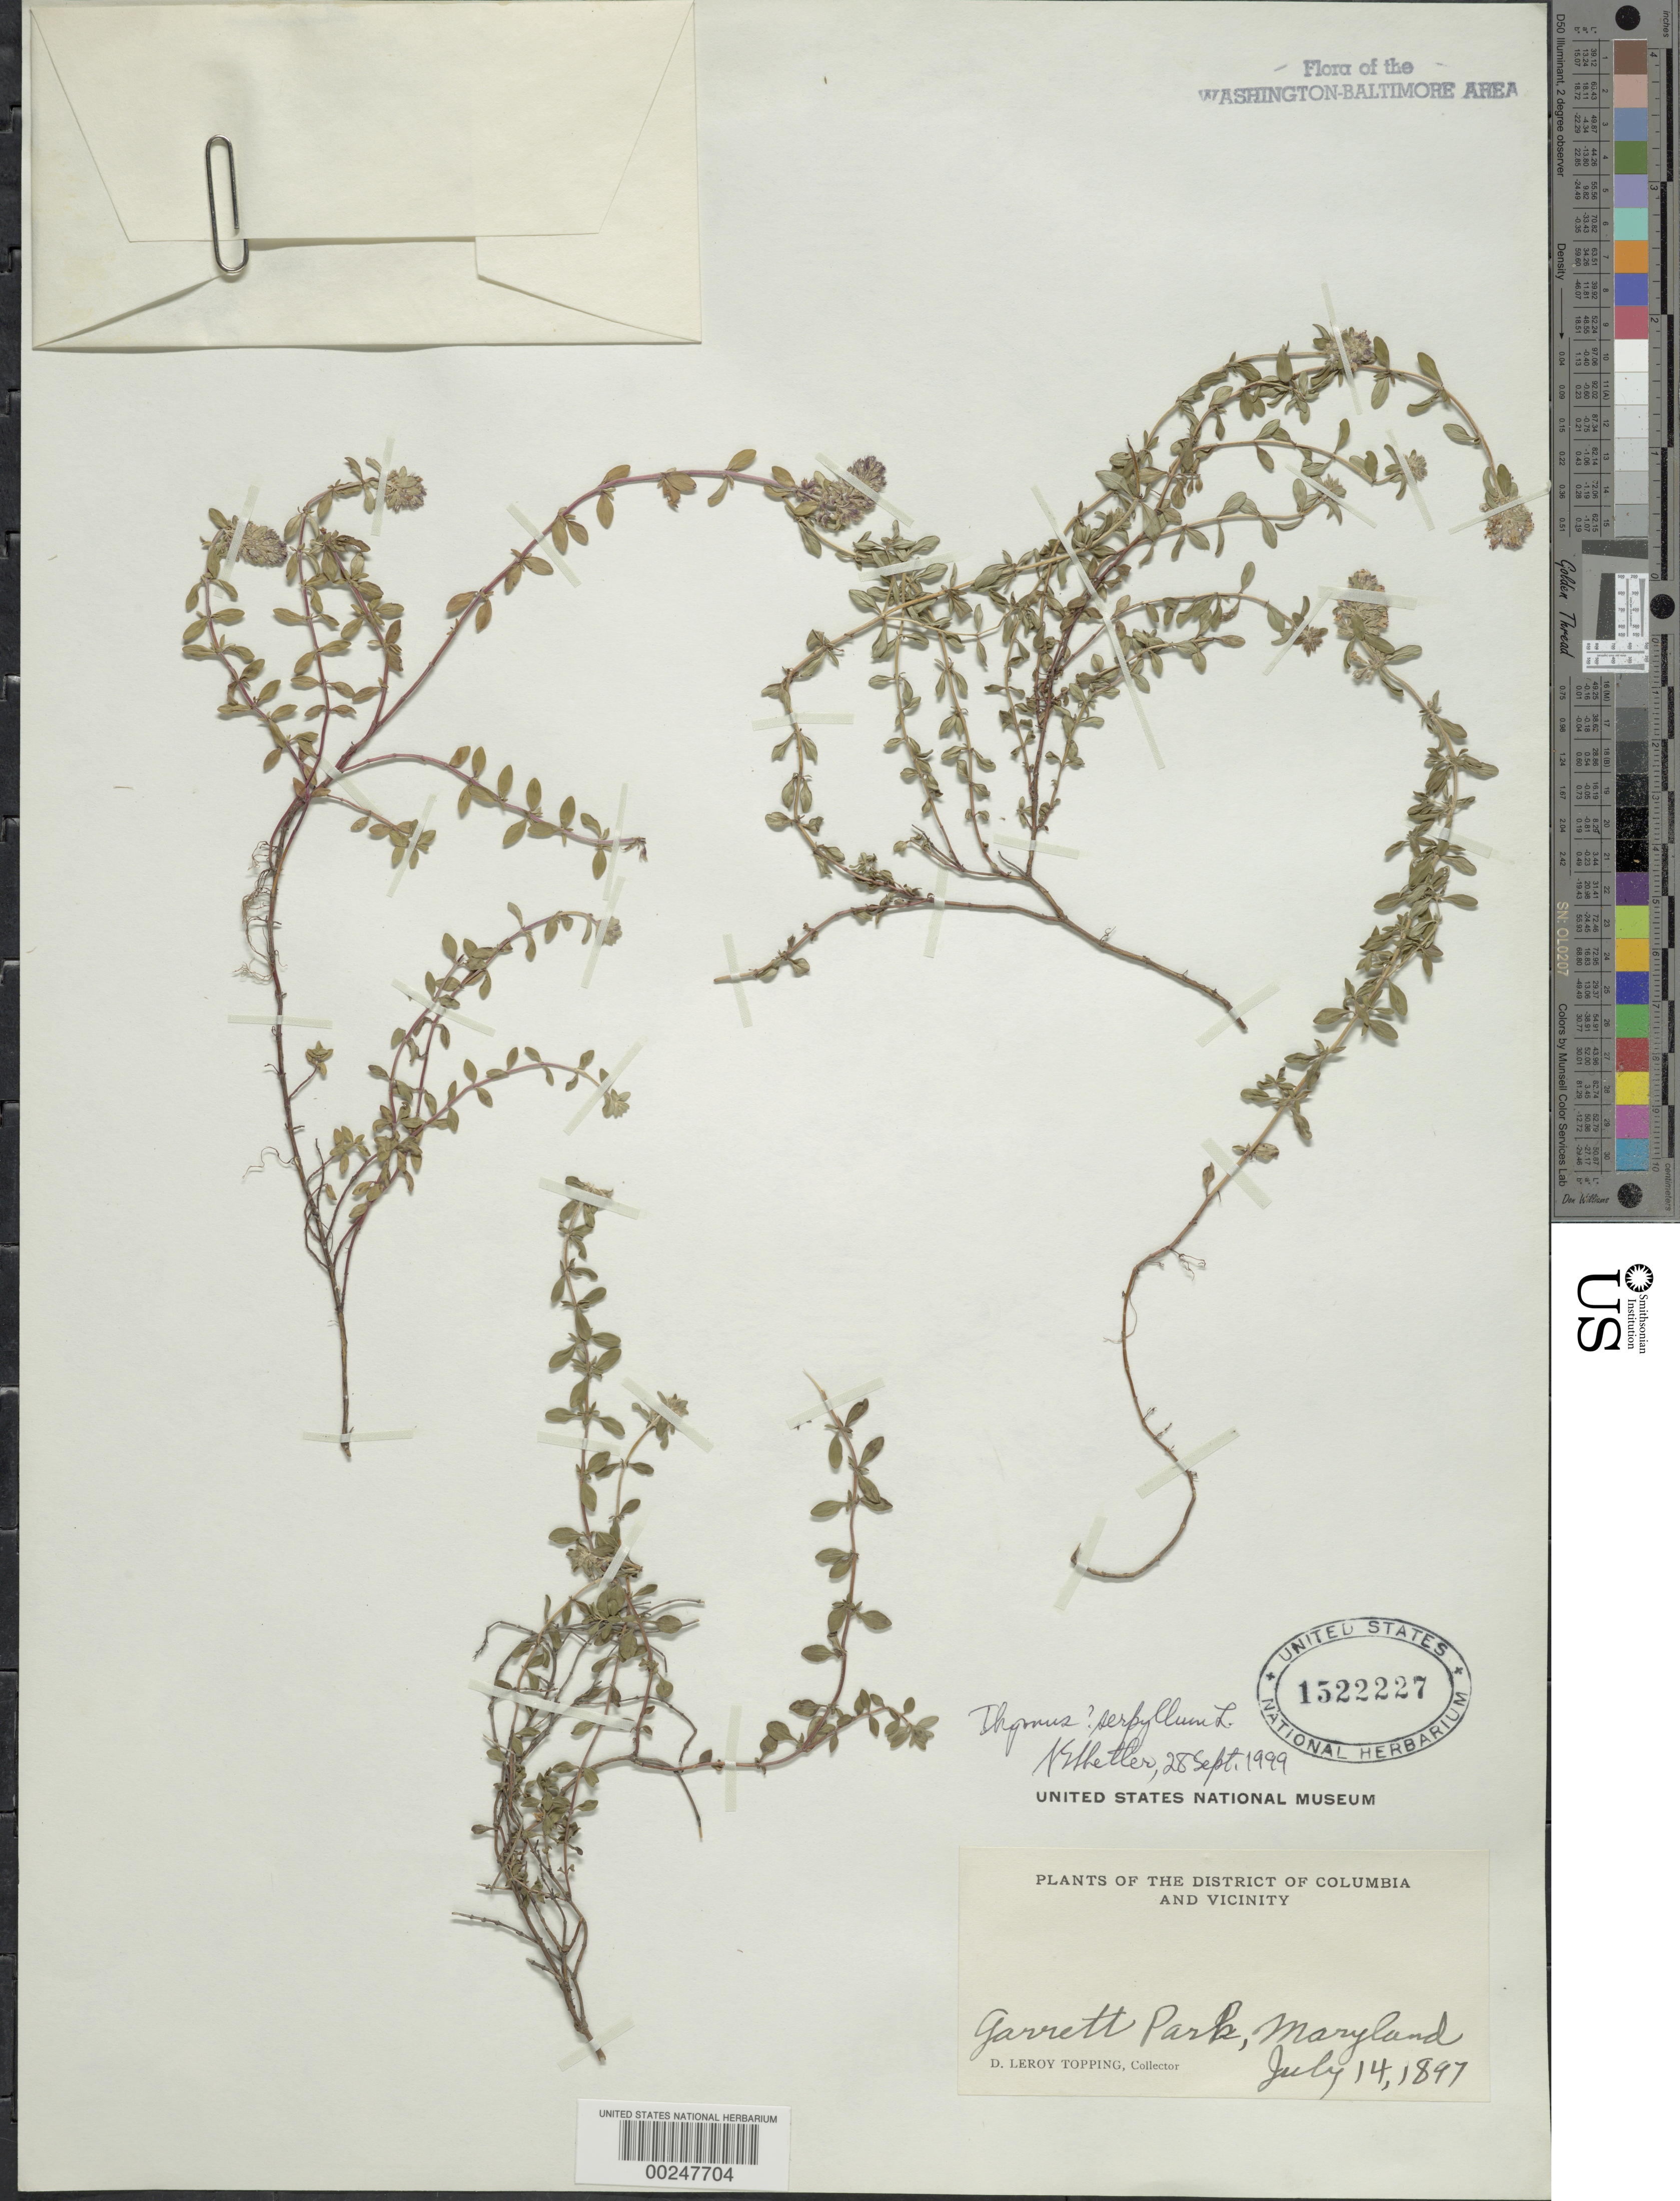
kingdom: Plantae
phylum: Tracheophyta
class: Magnoliopsida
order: Lamiales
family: Lamiaceae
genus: Thymus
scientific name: Thymus serpyllum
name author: L.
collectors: D. L. Topping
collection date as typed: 15 Aug 1895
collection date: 1895-08-15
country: United States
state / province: Maryland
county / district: Anne Arundel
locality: Garrett Park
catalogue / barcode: US 1522227